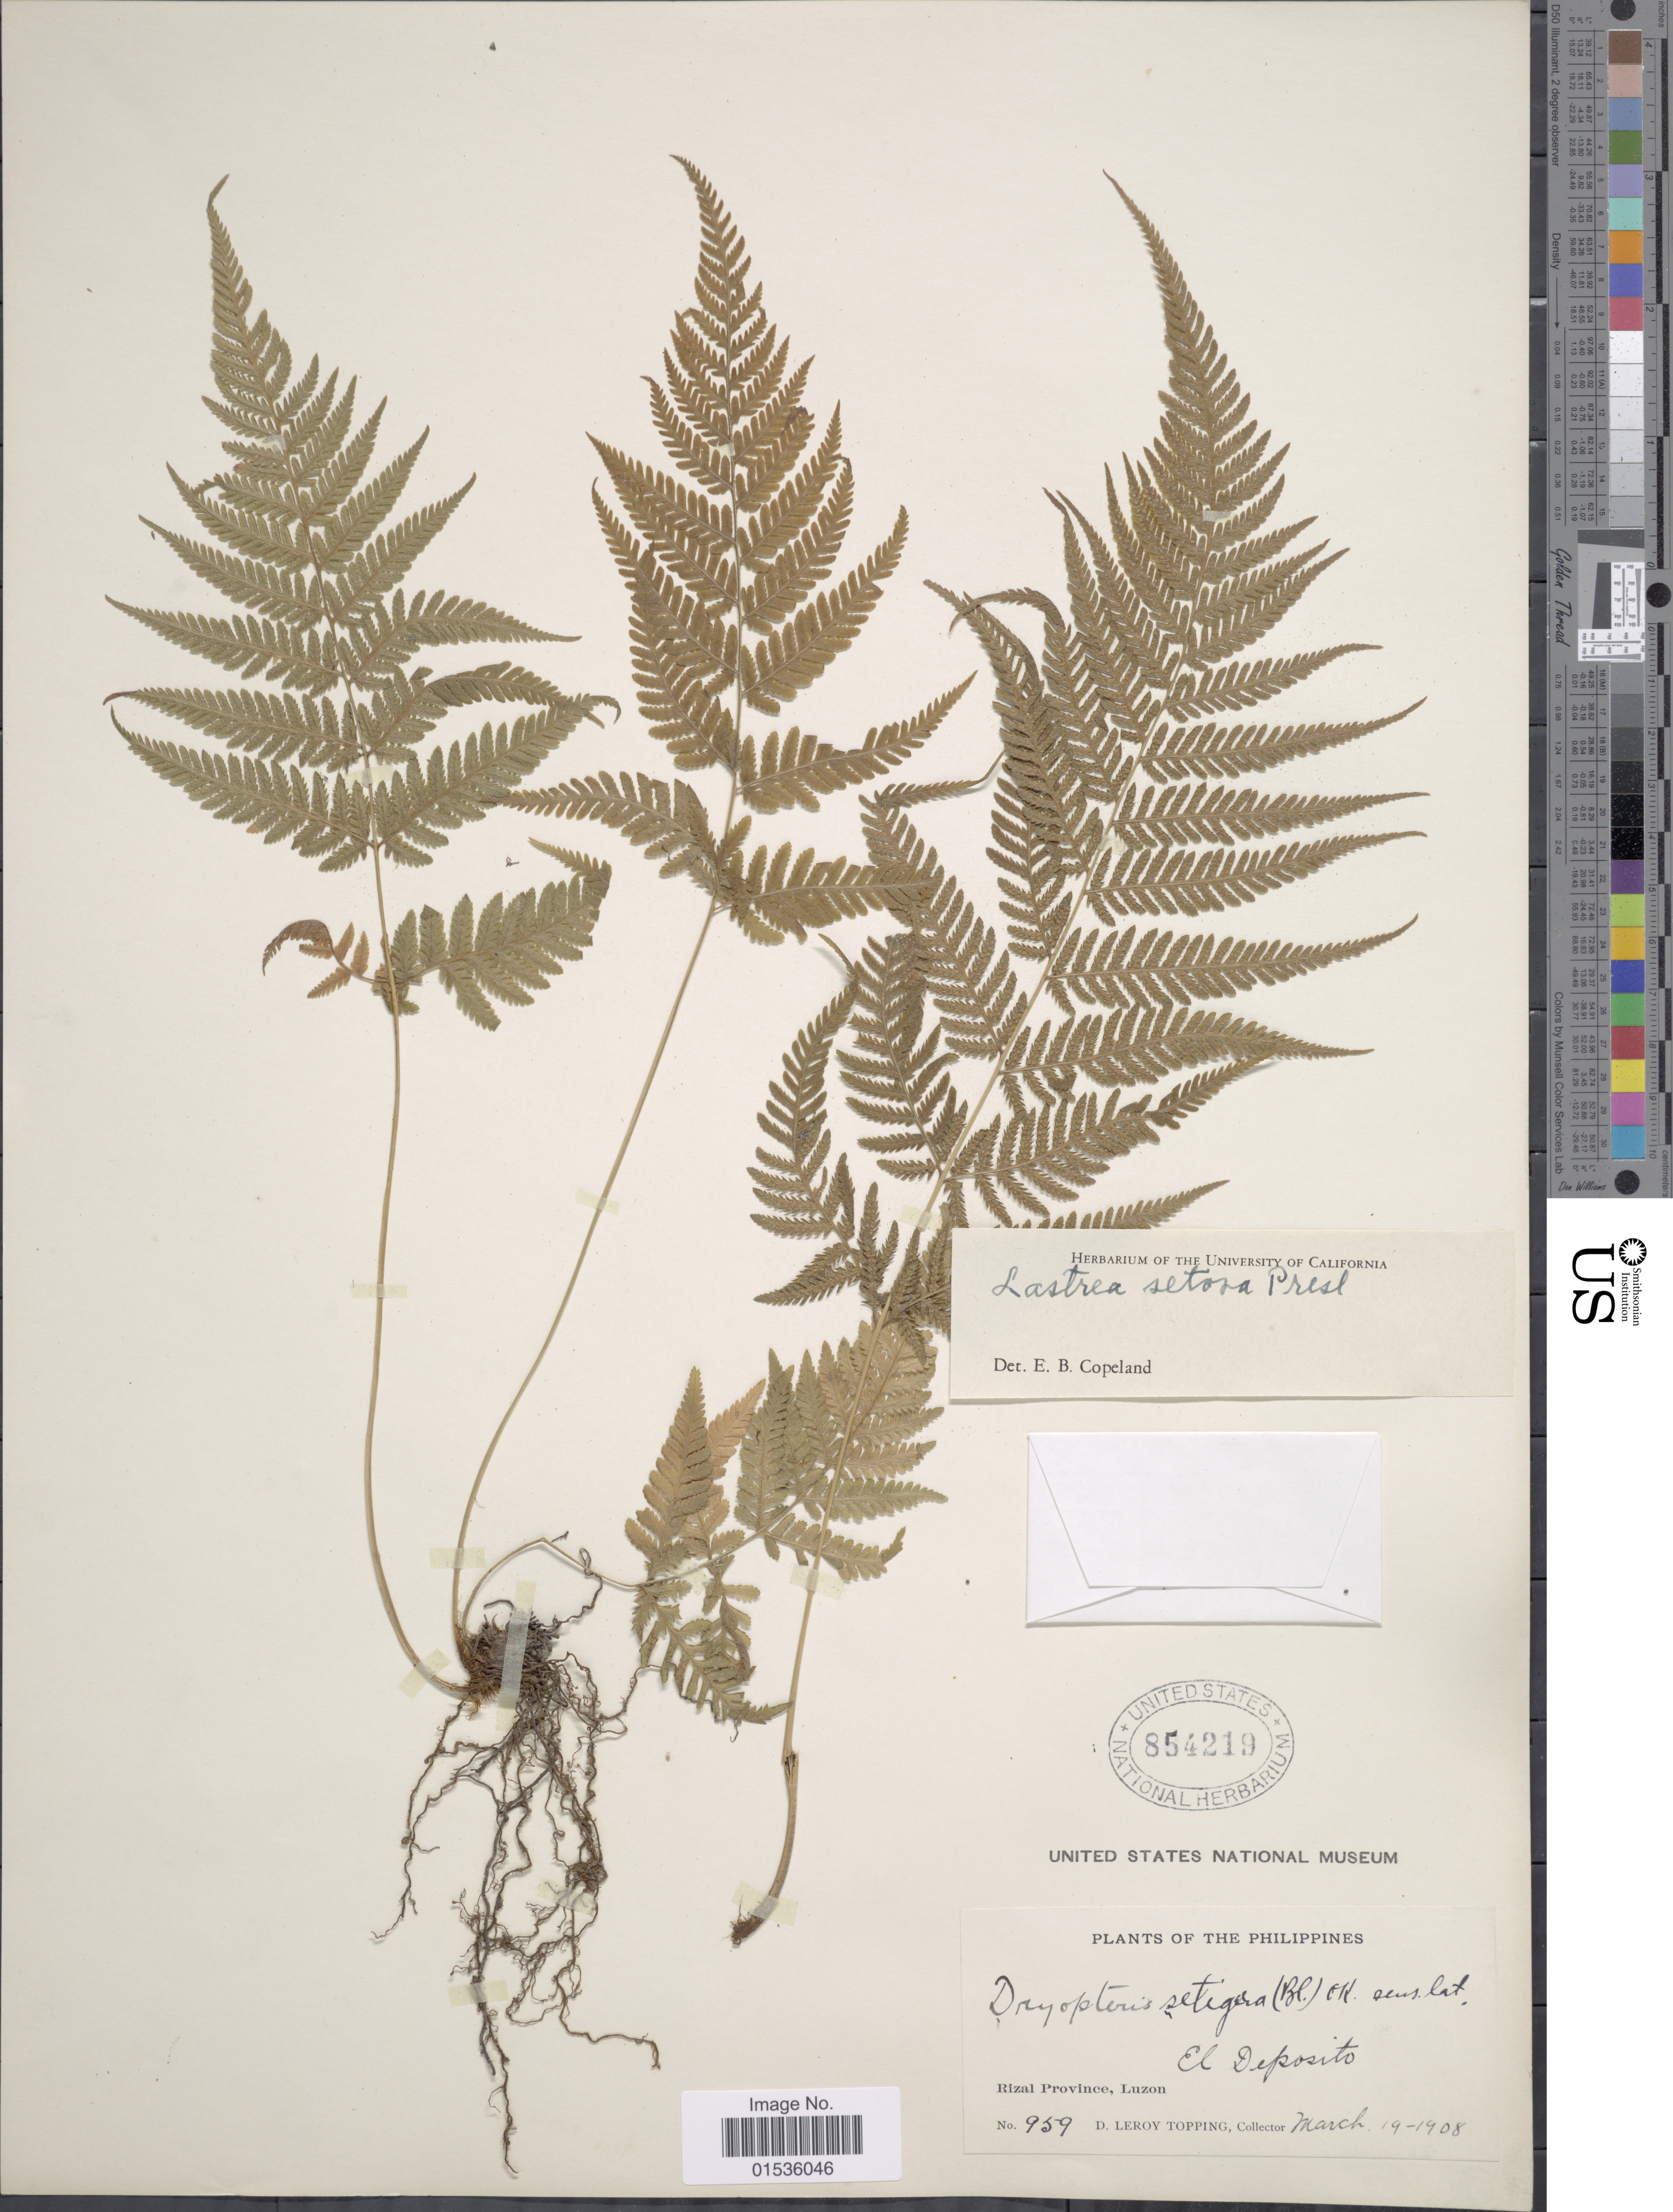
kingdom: Plantae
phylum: Tracheophyta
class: Polypodiopsida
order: Polypodiales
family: Thelypteridaceae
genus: Macrothelypteris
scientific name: Macrothelypteris torresiana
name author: (Gaudich.) Ching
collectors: D. L. Topping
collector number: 959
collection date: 1908-03-19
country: Philippines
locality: Rizal Province, Luzon, Philippines. El Deposito.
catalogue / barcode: US 854219